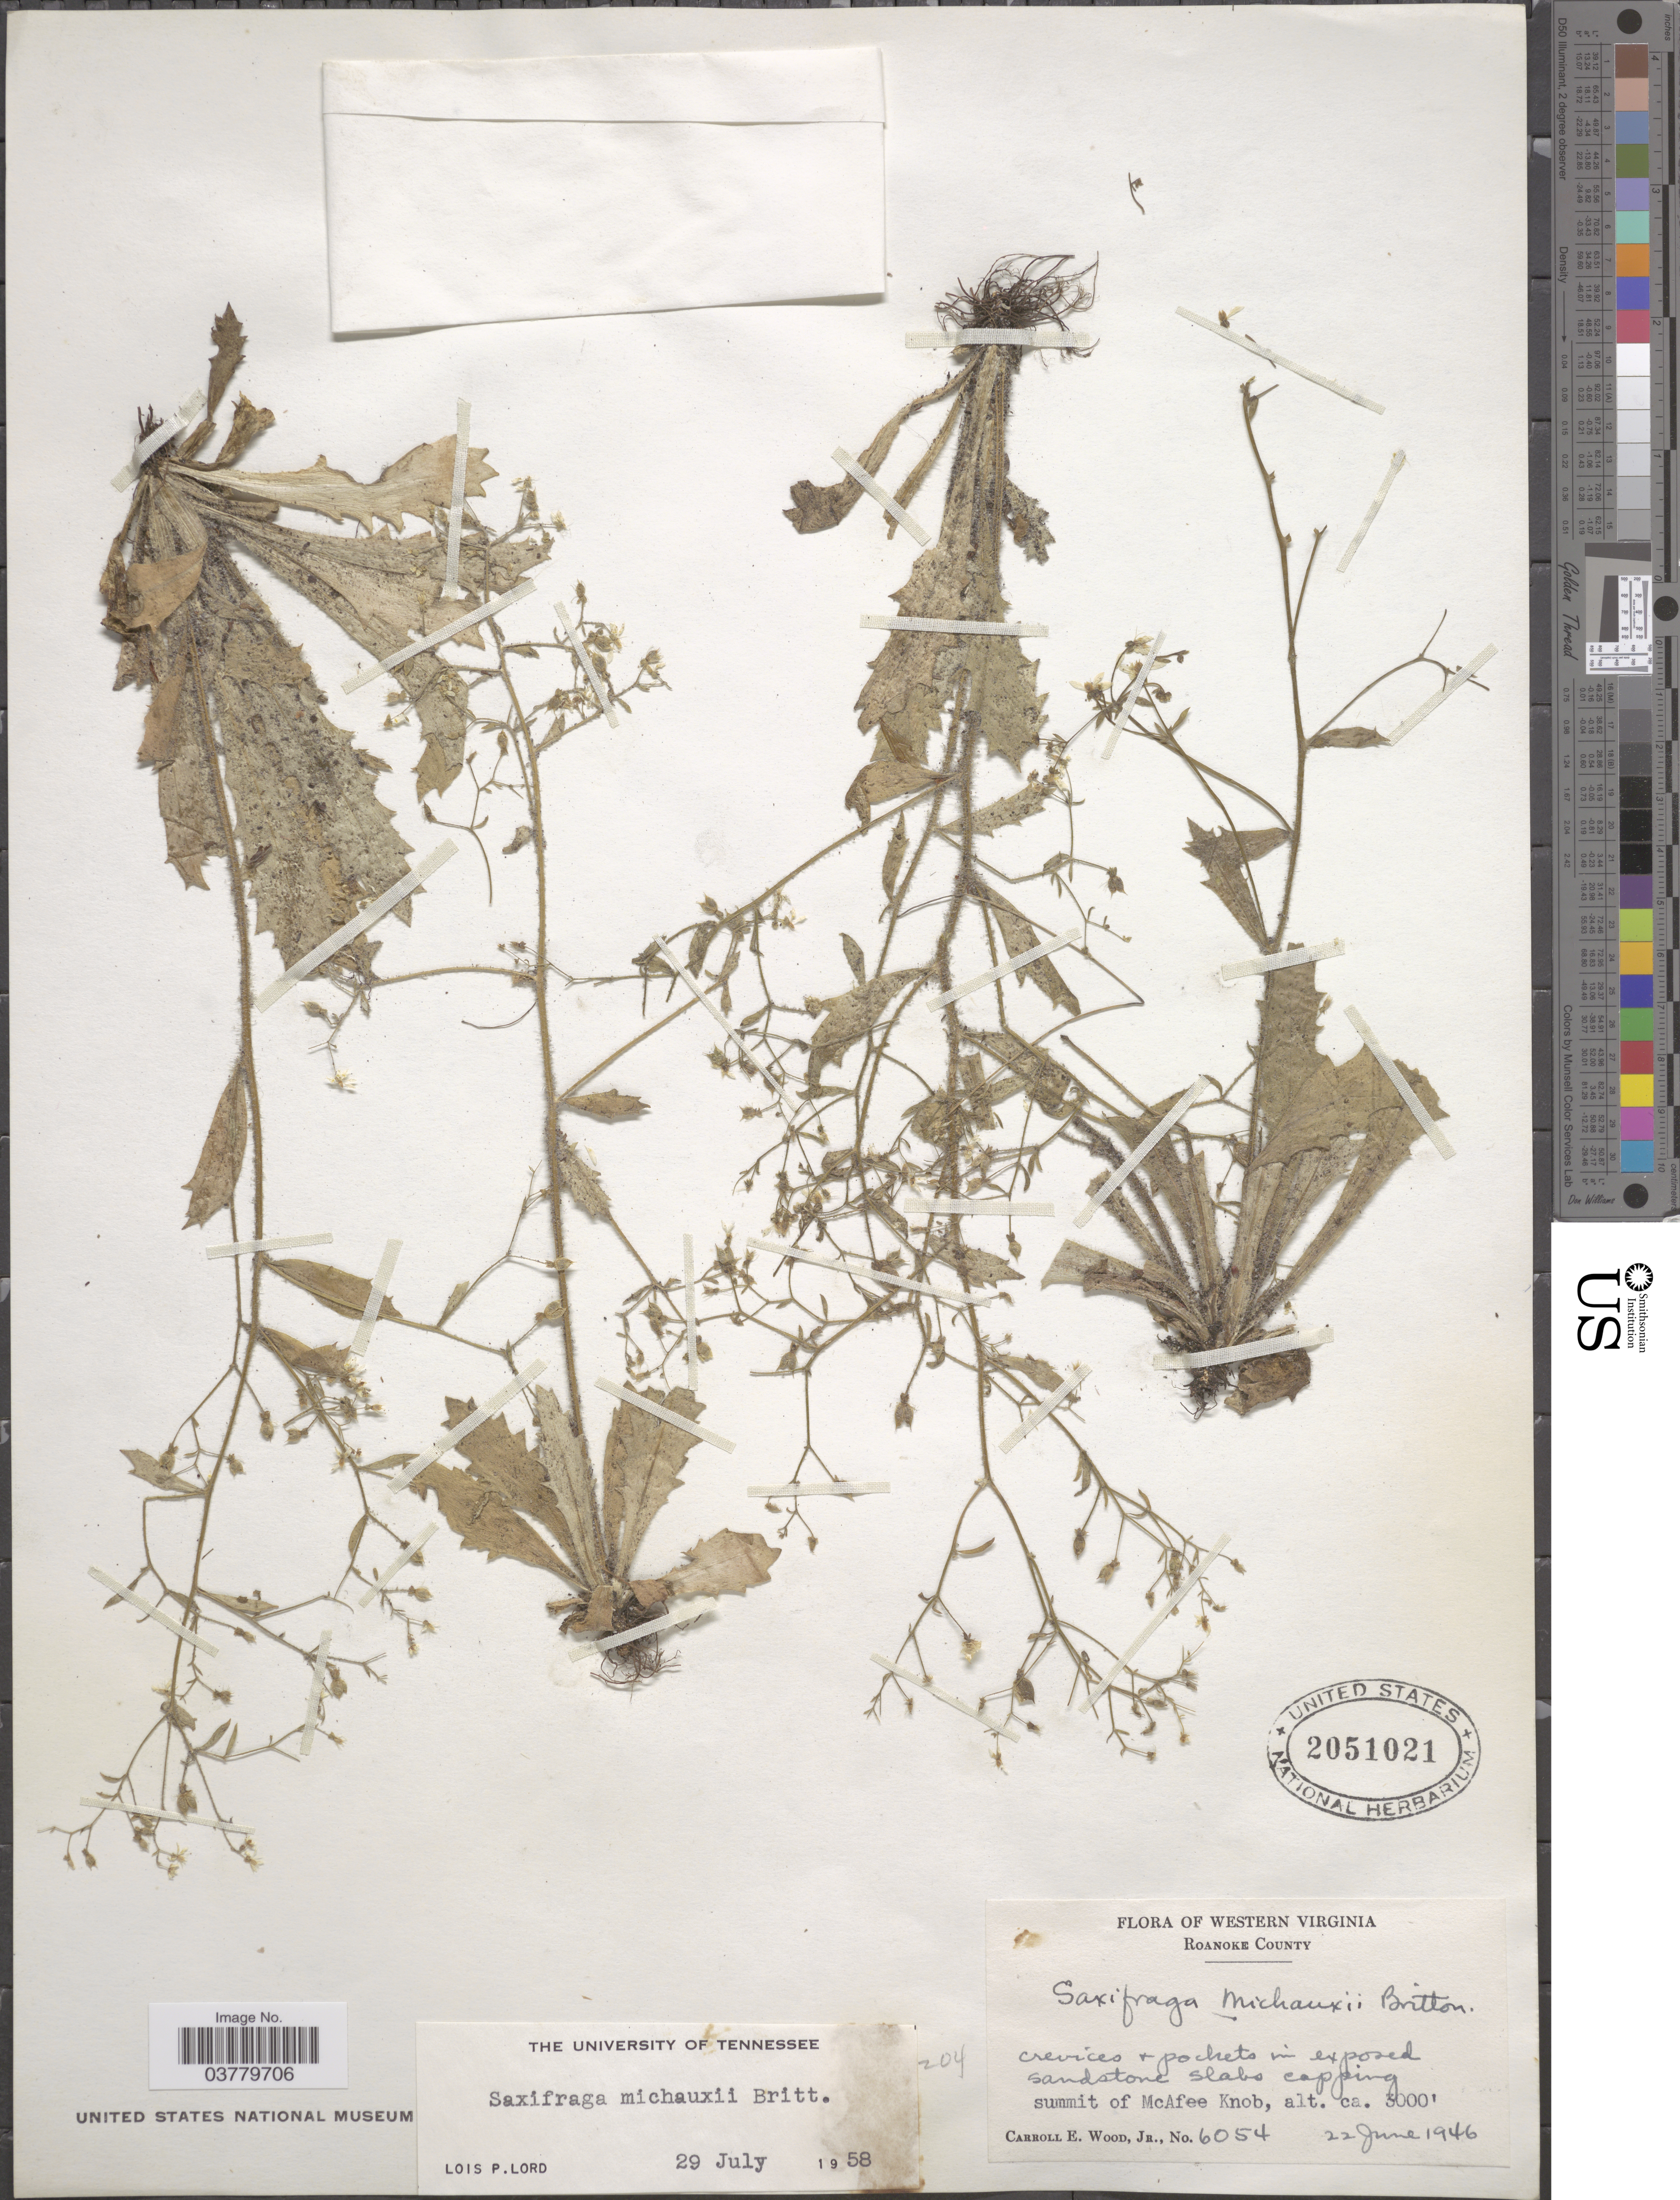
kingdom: Plantae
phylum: Tracheophyta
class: Magnoliopsida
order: Saxifragales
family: Saxifragaceae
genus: Micranthes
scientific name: Micranthes petiolaris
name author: (Raf.) Bush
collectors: C. Wood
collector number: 6054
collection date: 1946-06-22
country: United States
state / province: Virginia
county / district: Roanoke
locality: Western Virginia. Roanoke County. Summit of McAfee Knob.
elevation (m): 914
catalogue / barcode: US 2051021